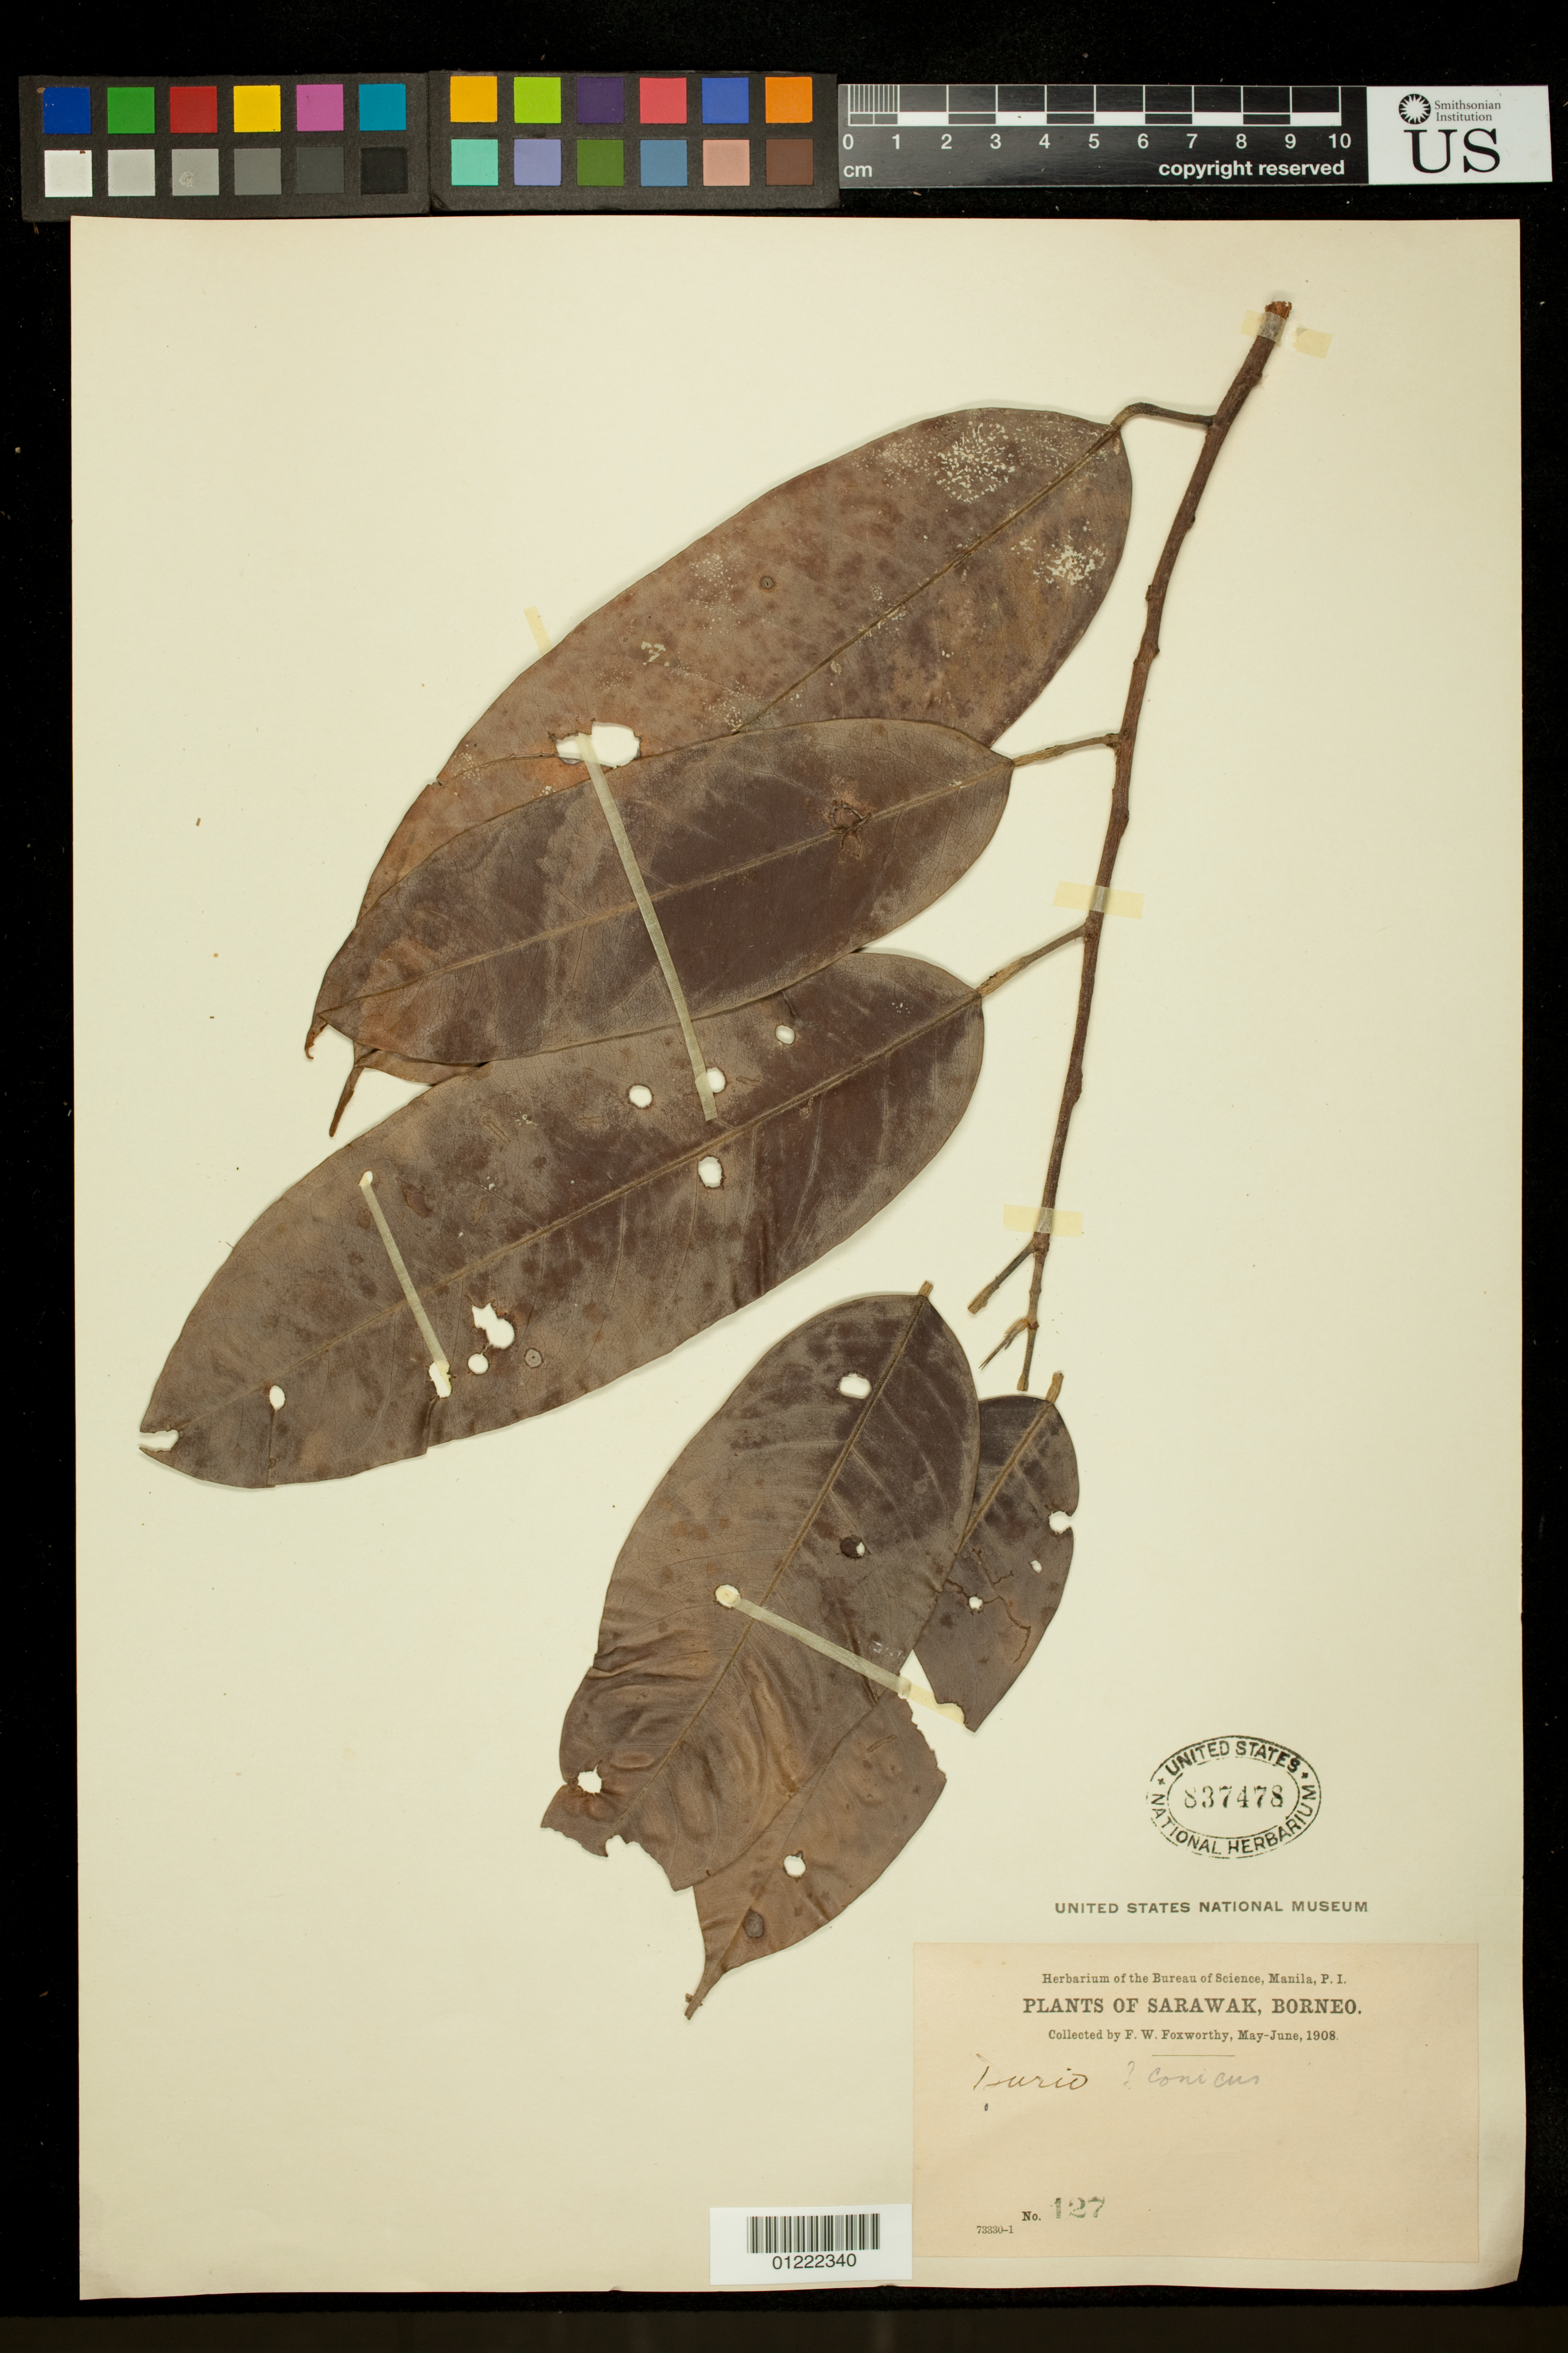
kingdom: Plantae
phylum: Tracheophyta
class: Magnoliopsida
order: Malvales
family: Malvaceae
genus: Durio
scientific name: Durio sp.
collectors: F. W. Foxworthy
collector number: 127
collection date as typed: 1908-05 to 1908-06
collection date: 1908-05/1908-06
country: Malaysia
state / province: Sarawak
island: Borneo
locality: Sarawak, Borneo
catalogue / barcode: US 837478